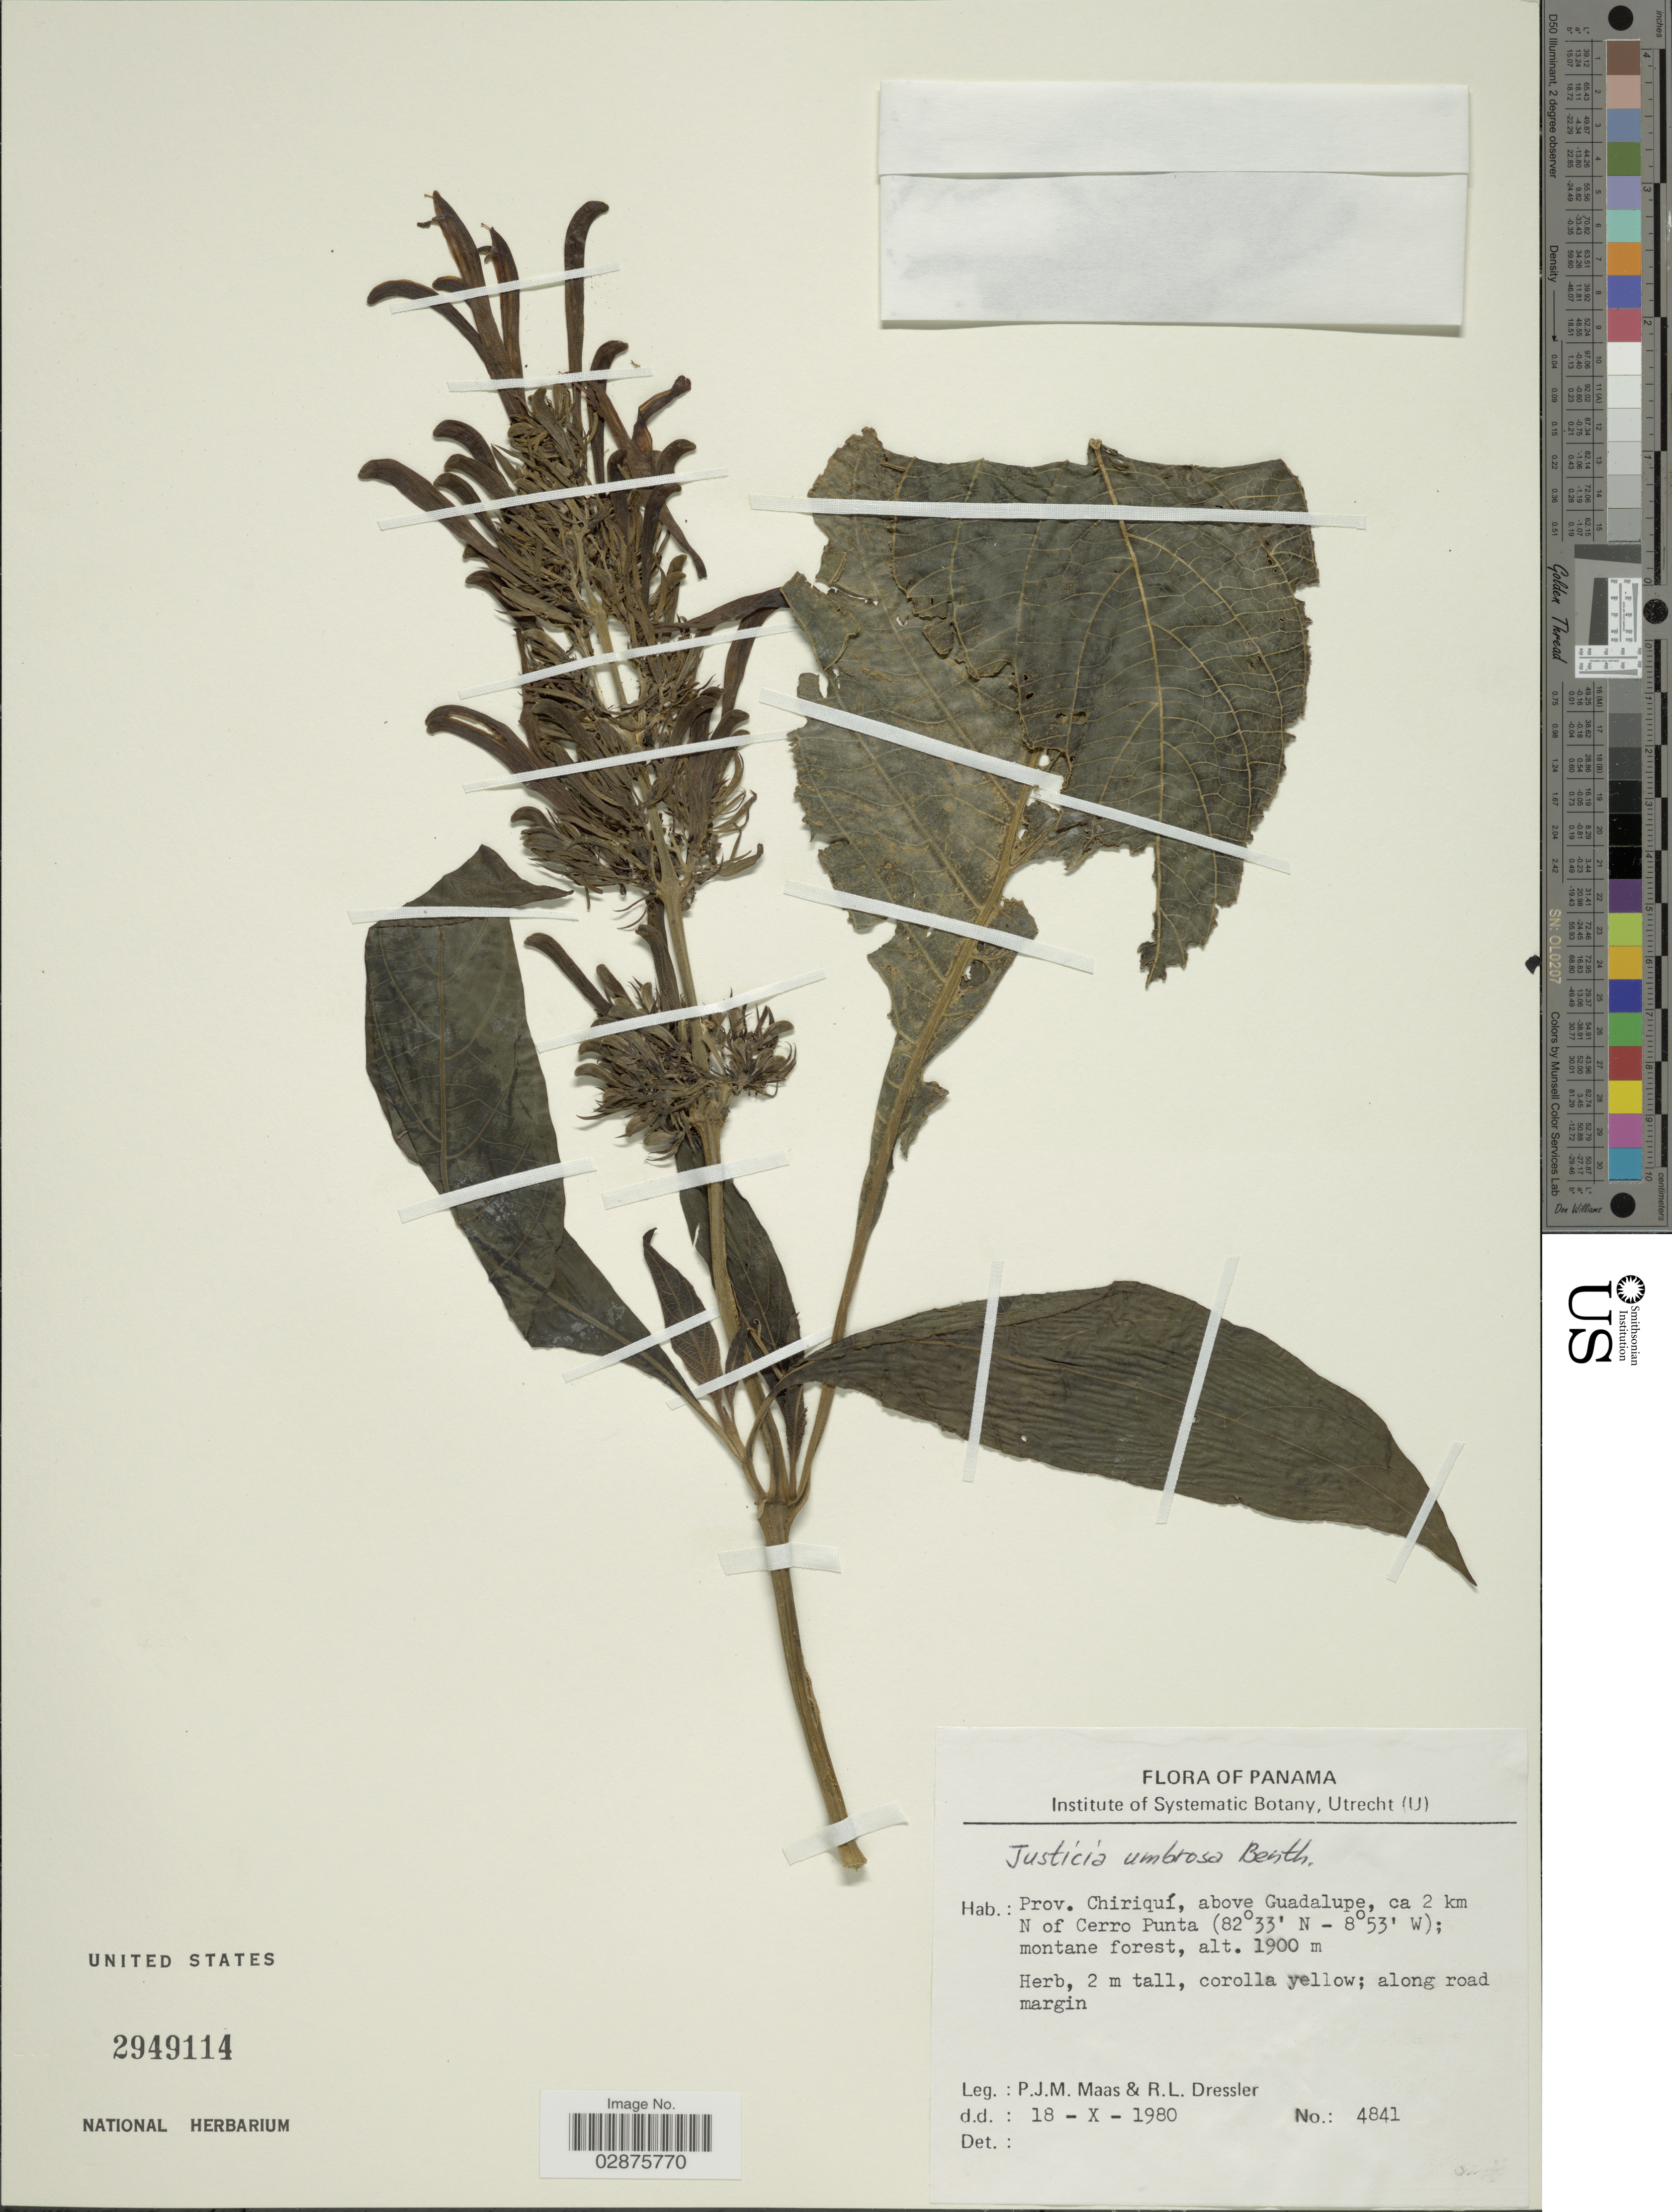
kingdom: Plantae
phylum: Tracheophyta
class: Magnoliopsida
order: Lamiales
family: Acanthaceae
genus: Justicia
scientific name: Justicia aurea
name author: Schltdl.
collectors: P. Maas & R. Dressler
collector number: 4841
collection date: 1980-10-18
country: Panama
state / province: Chiriqui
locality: Above Guadalupe, ca 2 km N of Cerro Punta.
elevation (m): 1900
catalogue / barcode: US 2949114